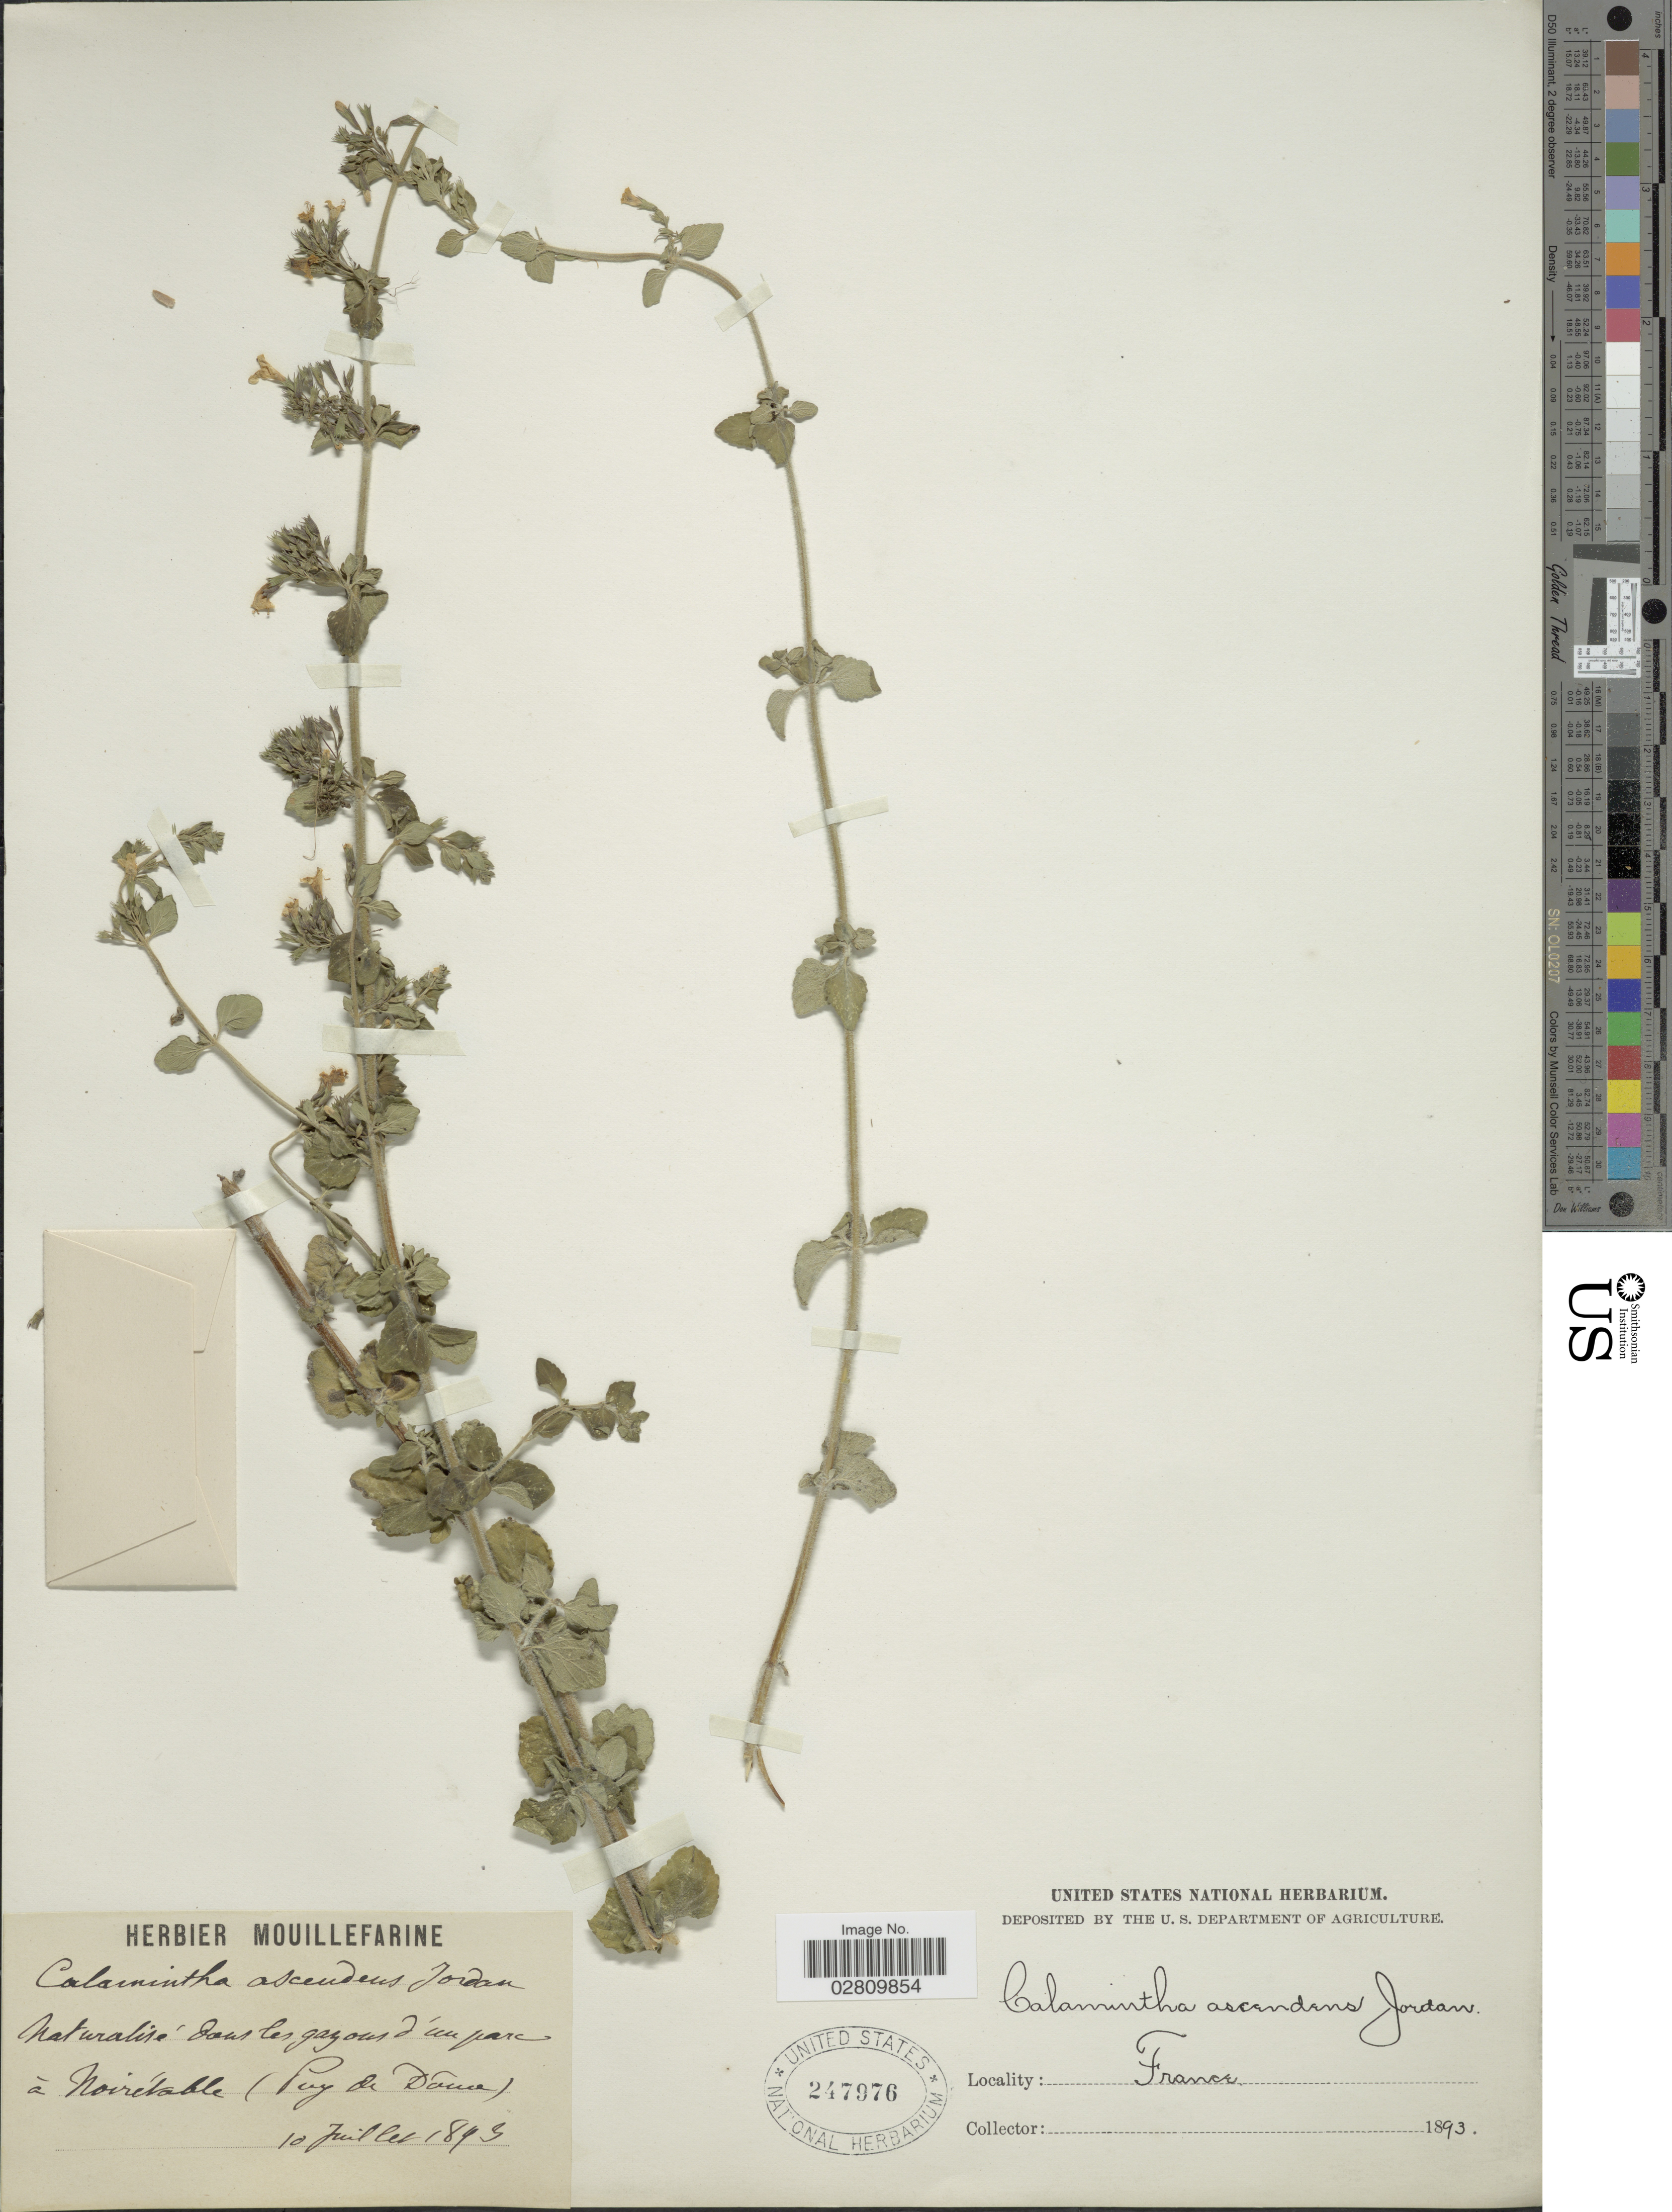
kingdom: Plantae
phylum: Tracheophyta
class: Magnoliopsida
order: Lamiales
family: Lamiaceae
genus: Calamintha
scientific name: Calamintha ascendens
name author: Jord.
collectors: ex herb. Mouillefarine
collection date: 1893-07-10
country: France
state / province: Auvergne-Rhône-Alpes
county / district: Puy-de-Dôme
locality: Naturalisé dans les gazons d'un parc à Noirétable (Puy de Dôme) [naturalized in the lawns of a park at Noirétable (Puy-de-Dôme)]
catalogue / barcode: US 247976